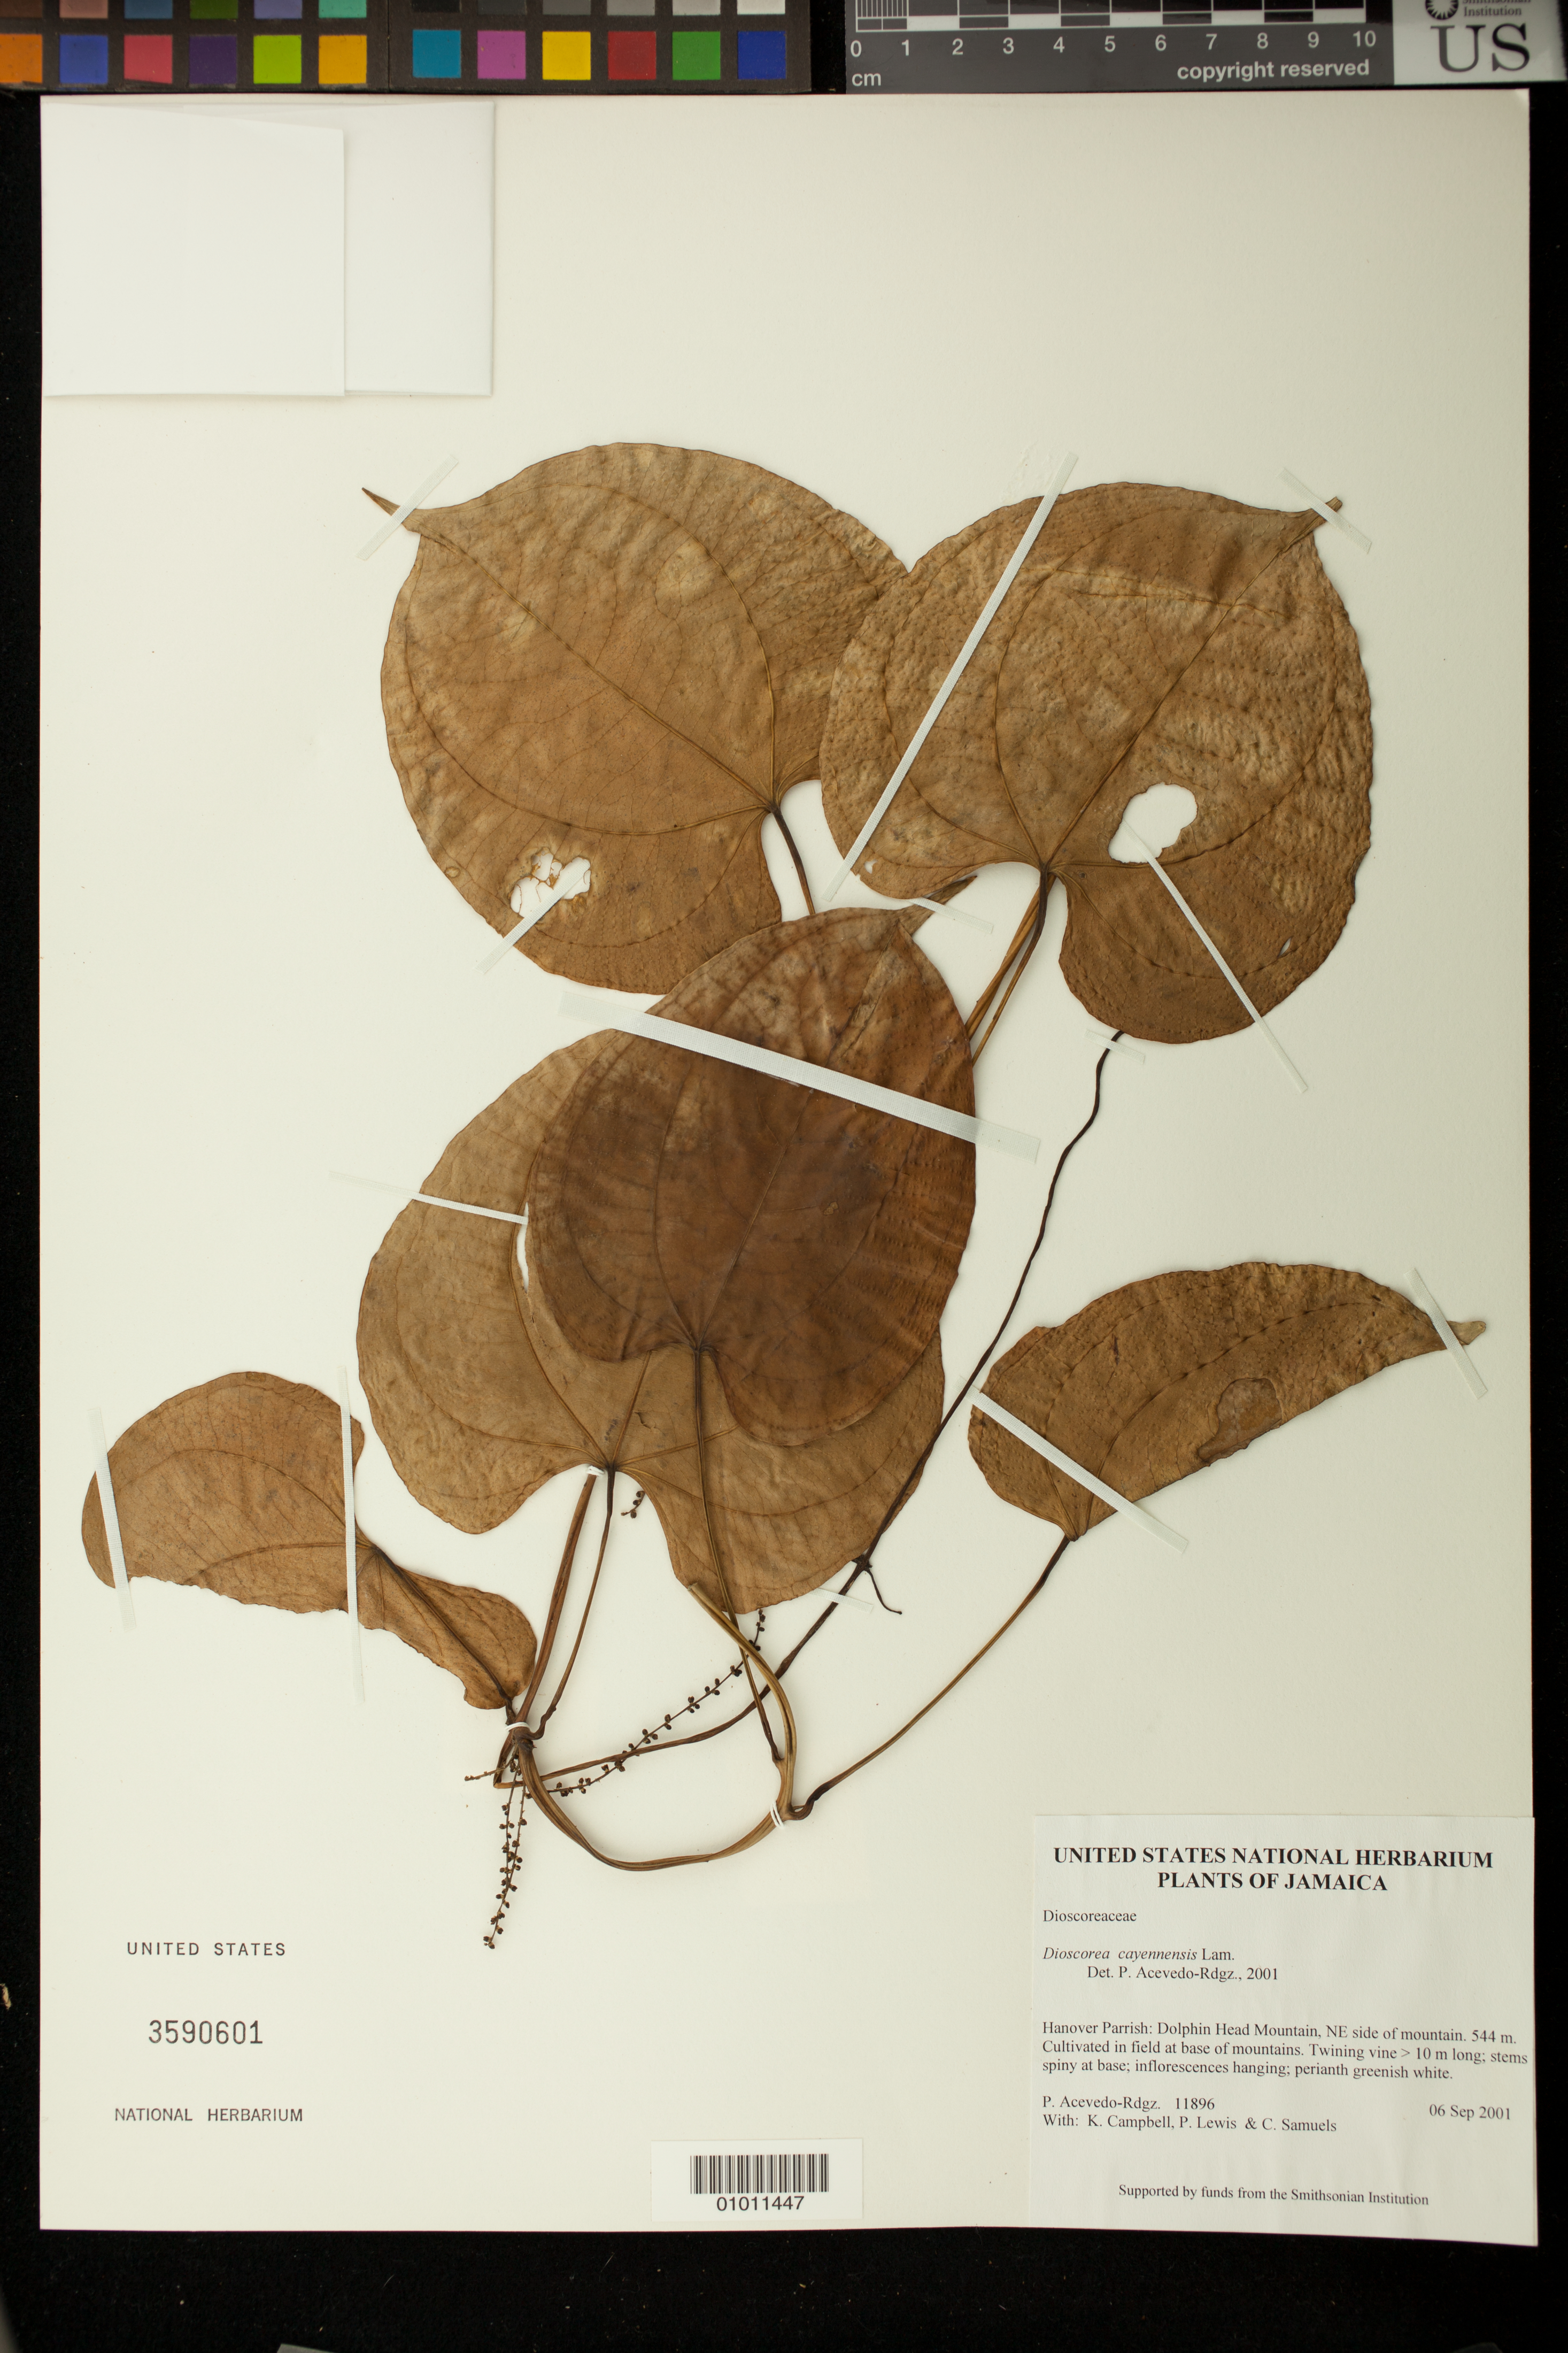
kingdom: Plantae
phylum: Tracheophyta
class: Liliopsida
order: Dioscoreales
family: Dioscoreaceae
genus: Dioscorea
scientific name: Dioscorea cayenensis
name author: Lam.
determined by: Acevedo-Rodríguez, P., (BOT), Smithsonian Institution - National Museum of Natural History (UNITED STATES)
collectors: P. Acevedo-Rodr., K. Campbell, P. Lewis & C. Samuels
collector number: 11896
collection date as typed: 06 Sep 2001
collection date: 2001-09-06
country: Jamaica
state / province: Hanover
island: Jamaica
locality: Hanover Parrish: Dolphin Head Mountain, NE side of mountain.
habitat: Cultivated in field at base of mountains.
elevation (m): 544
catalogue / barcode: US 3590601